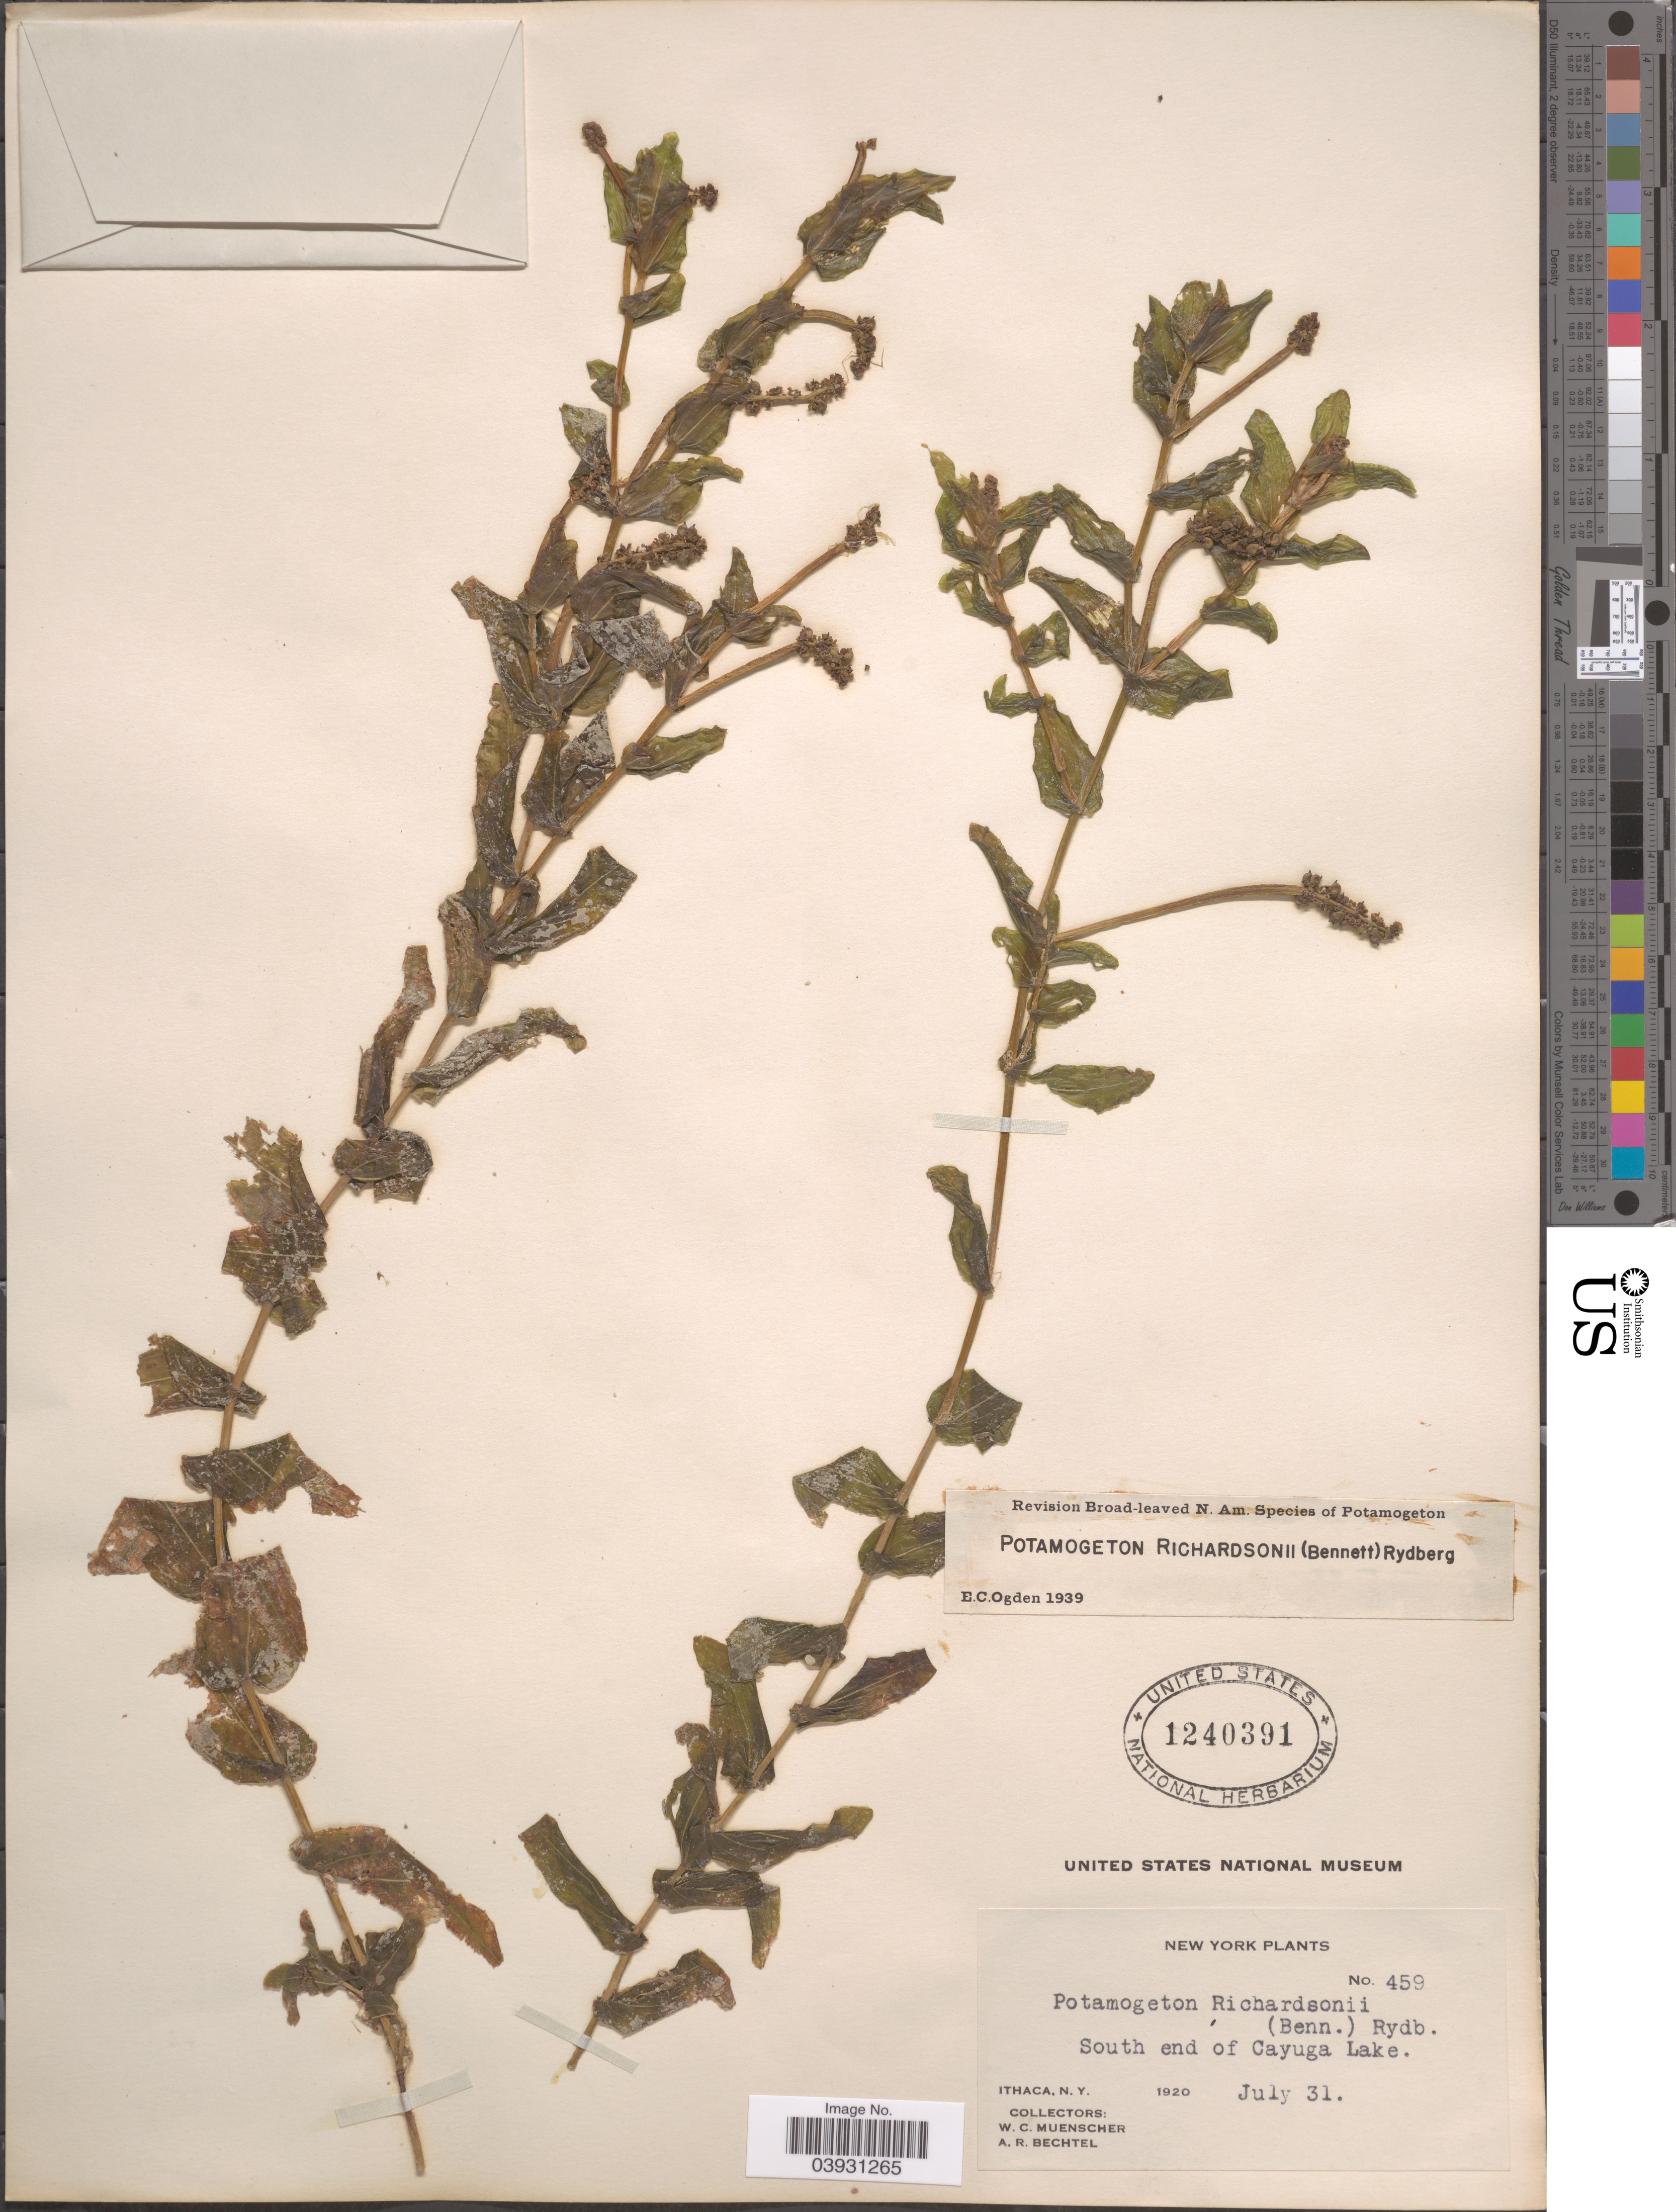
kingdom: Plantae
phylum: Tracheophyta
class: Liliopsida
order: Alismatales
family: Potamogetonaceae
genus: Potamogeton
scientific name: Potamogeton richardsonii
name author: (A.W. Benn.) Rydb.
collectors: W. Muenscher & A. Bechtel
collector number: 459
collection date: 1920-07-31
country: United States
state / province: New York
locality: South end of Cayuga Lake. Ithaca.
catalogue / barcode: US 1240391